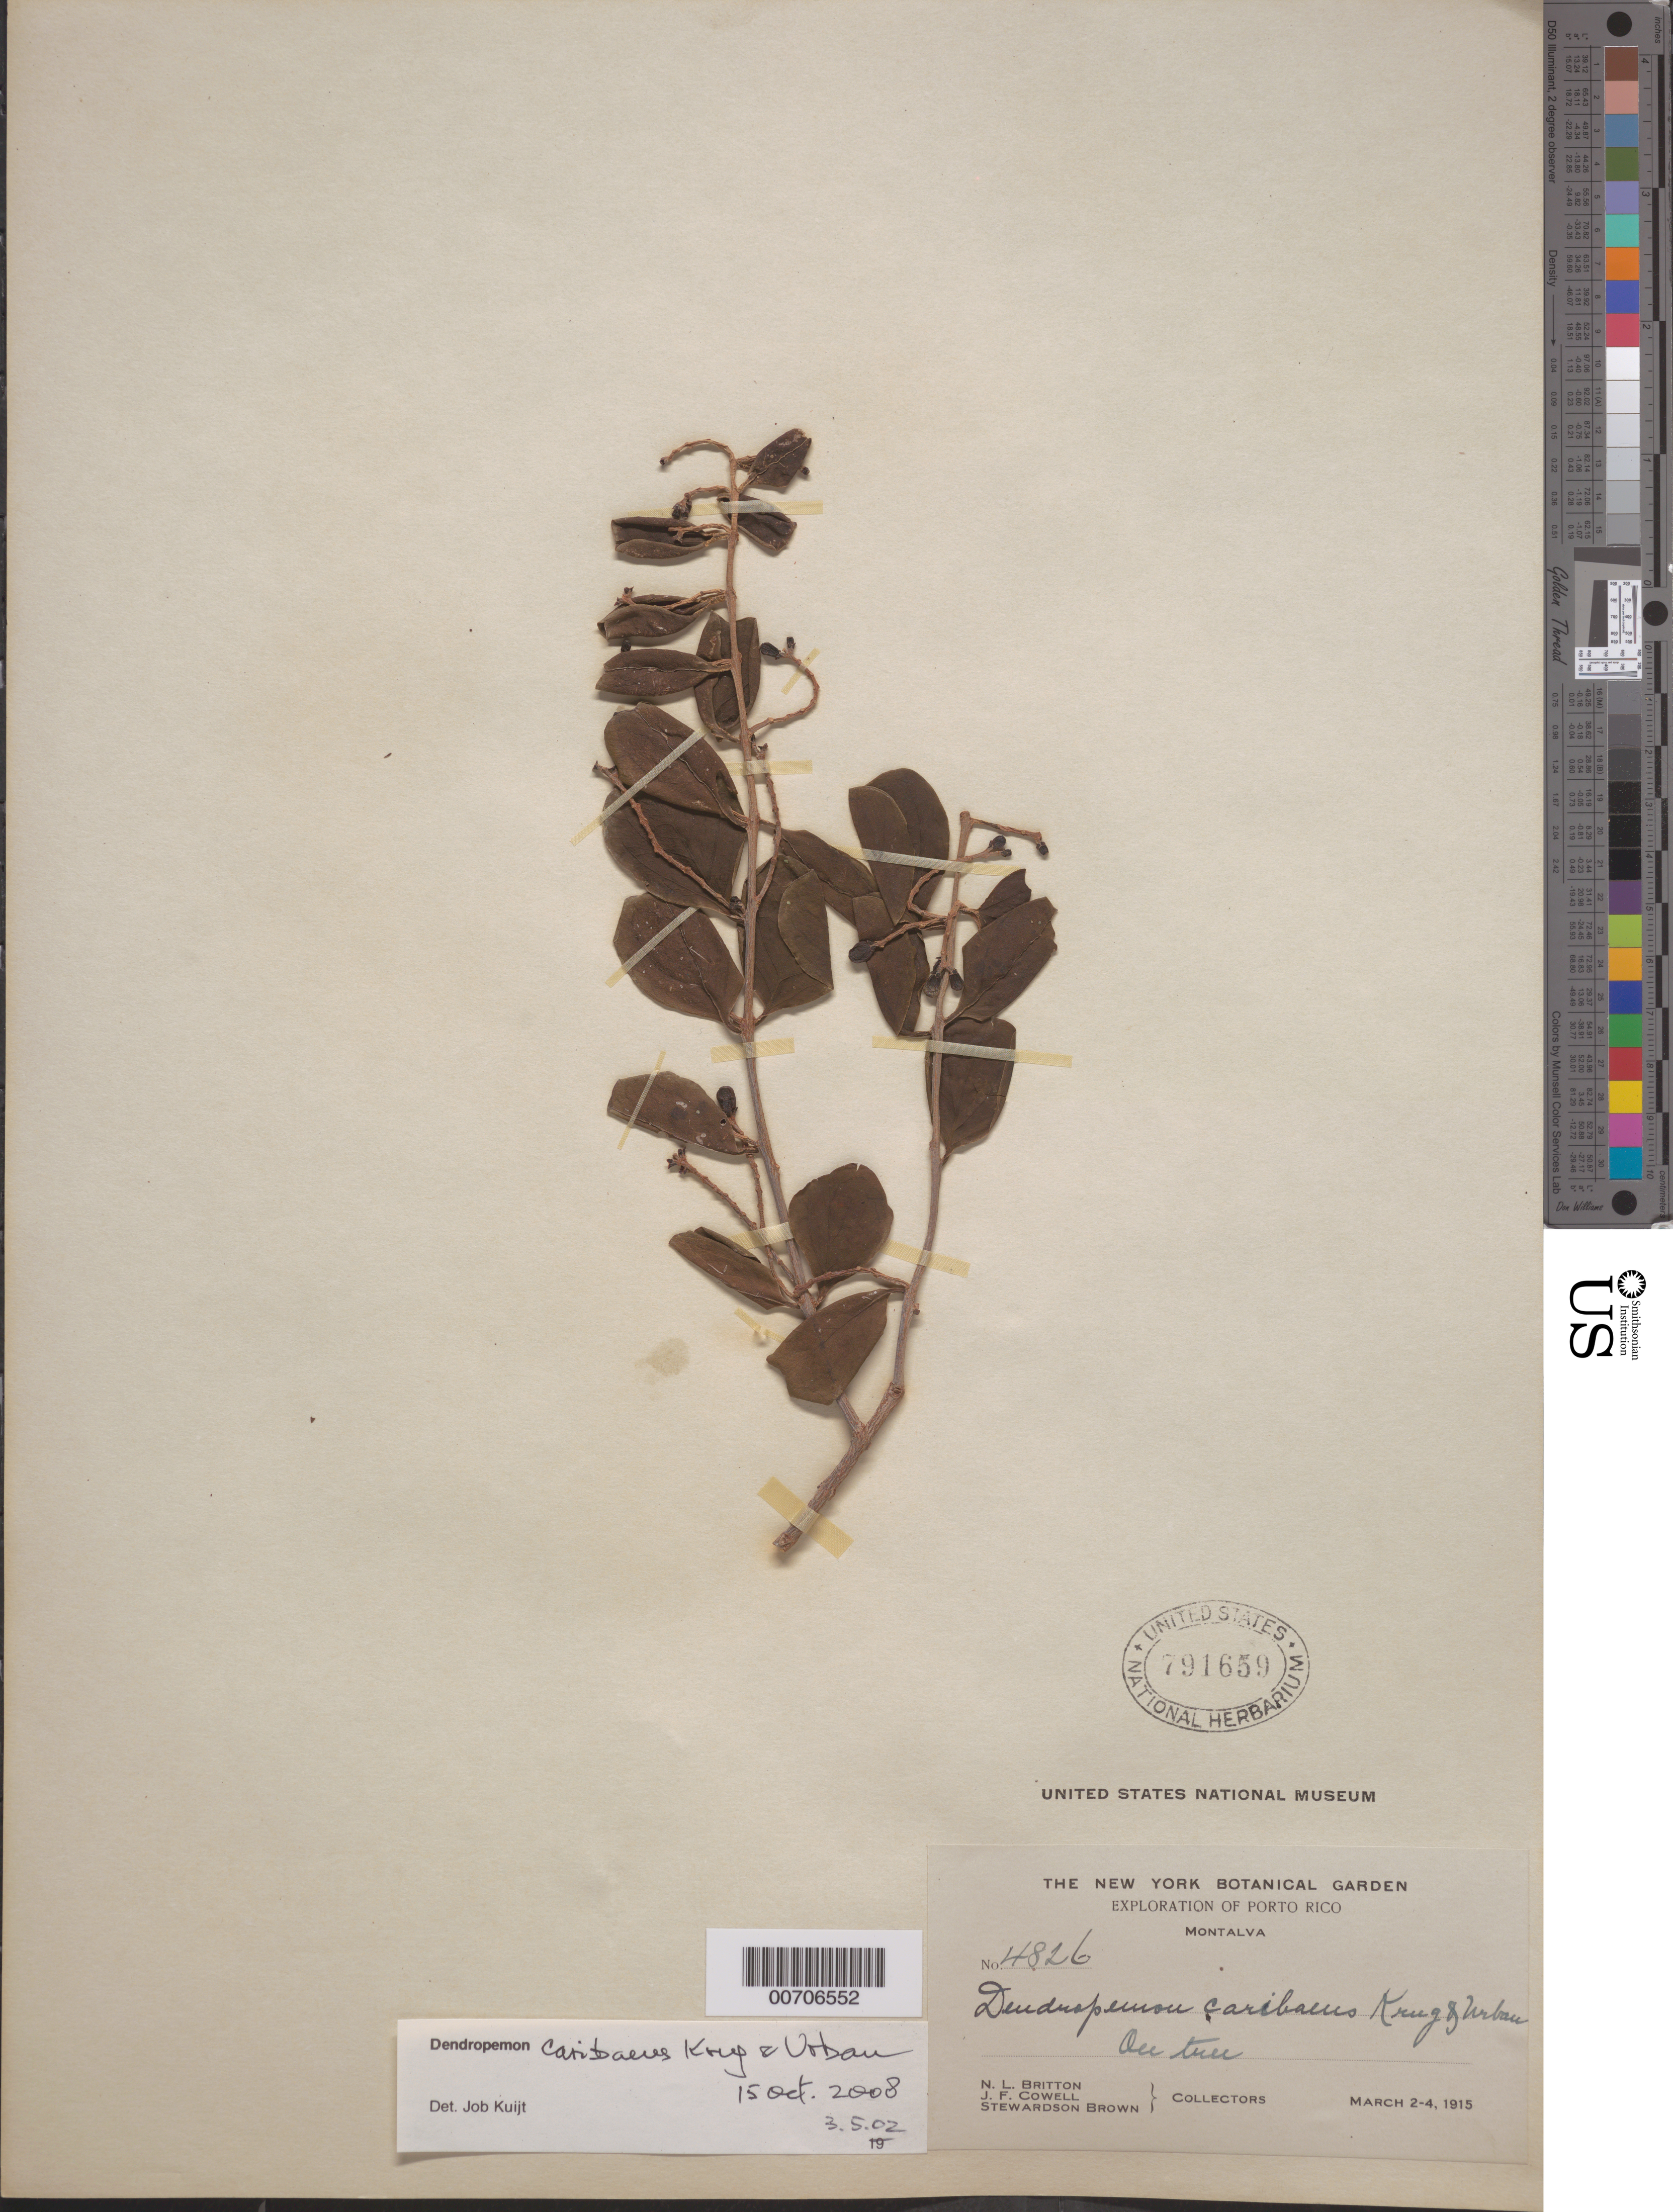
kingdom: Plantae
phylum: Tracheophyta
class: Magnoliopsida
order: Santalales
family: Loranthaceae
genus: Dendropemon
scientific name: Dendropemon caribaeus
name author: Krug & Urb.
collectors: N. Britton, J. F. Cowell & S. Brown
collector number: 4826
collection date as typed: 02 Mar 1915 to 4 Mar 1915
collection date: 1915-03-02/1915-03-04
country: Puerto Rico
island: Greater Antilles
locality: Montalva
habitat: On tree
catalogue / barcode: US 791659